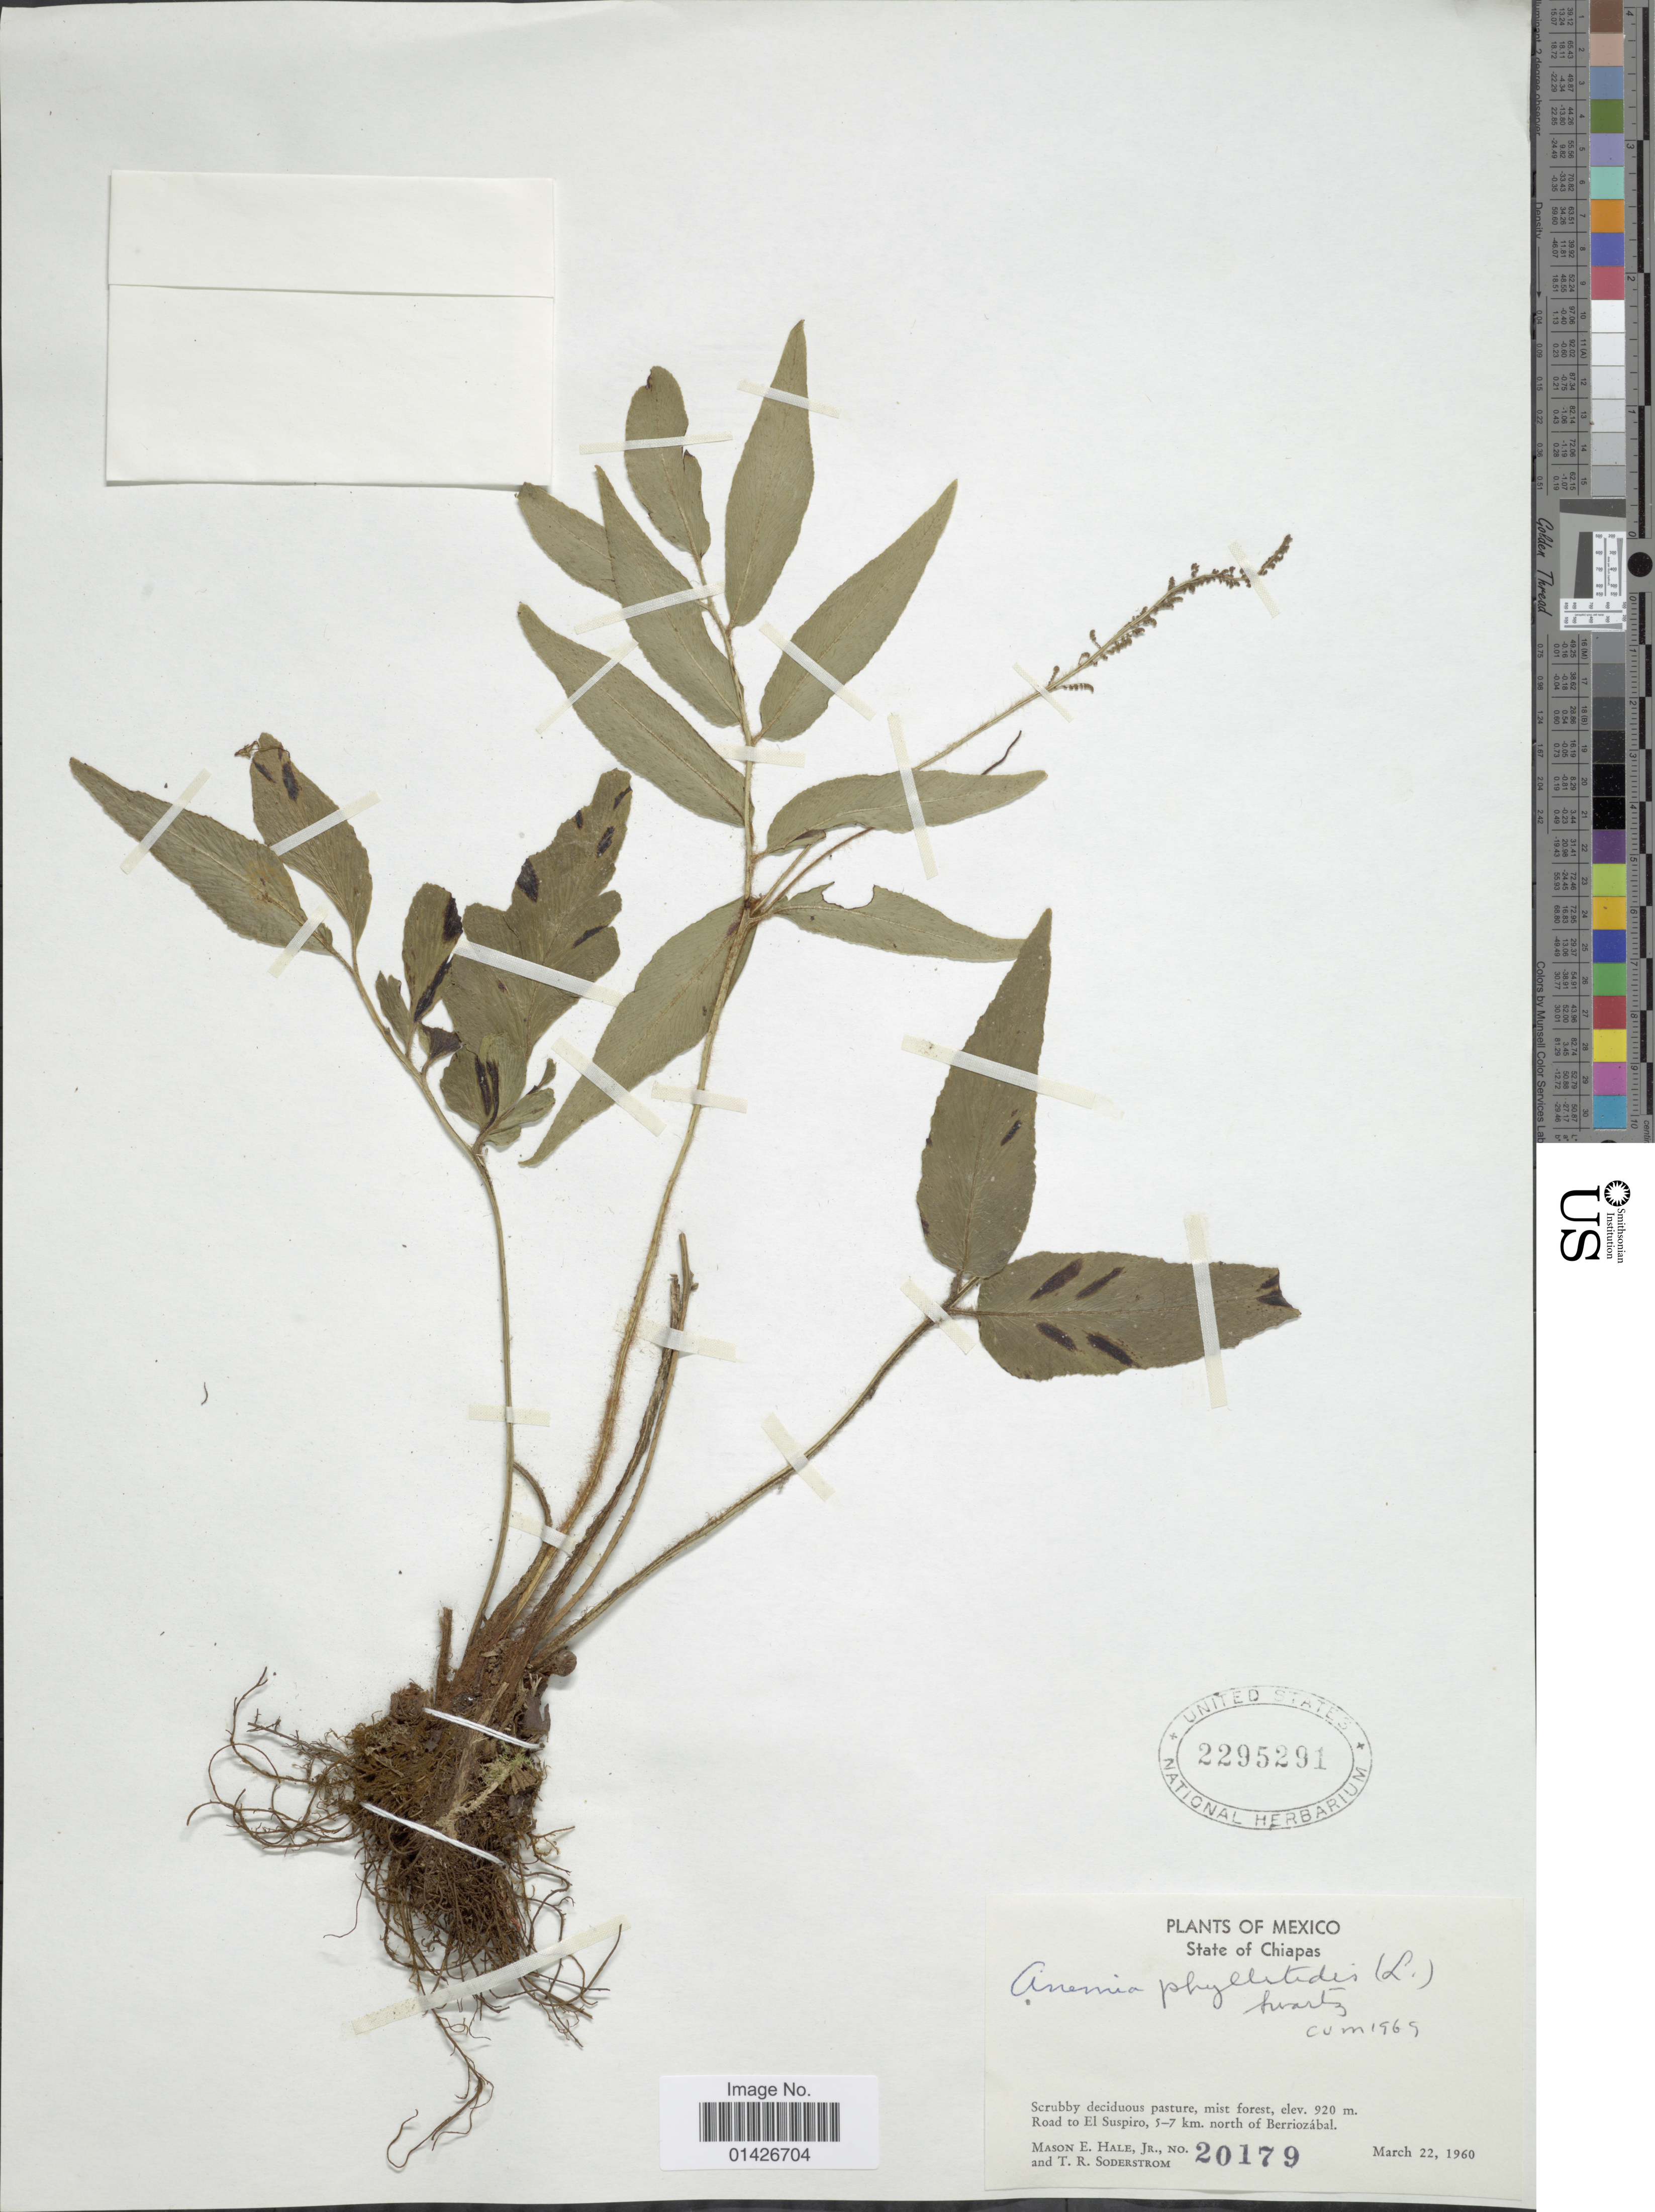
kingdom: Plantae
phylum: Tracheophyta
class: Polypodiopsida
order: Schizaeales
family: Anemiaceae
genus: Anemia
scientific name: Anemia phyllitidis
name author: (L.) Sw.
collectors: M. Hale & T. R. Soderstrom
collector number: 20179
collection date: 1960-03-22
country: Mexico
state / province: Chiapas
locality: Road to El Suspiro, 5-7 km north of Berriozál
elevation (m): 920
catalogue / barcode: US 2295291